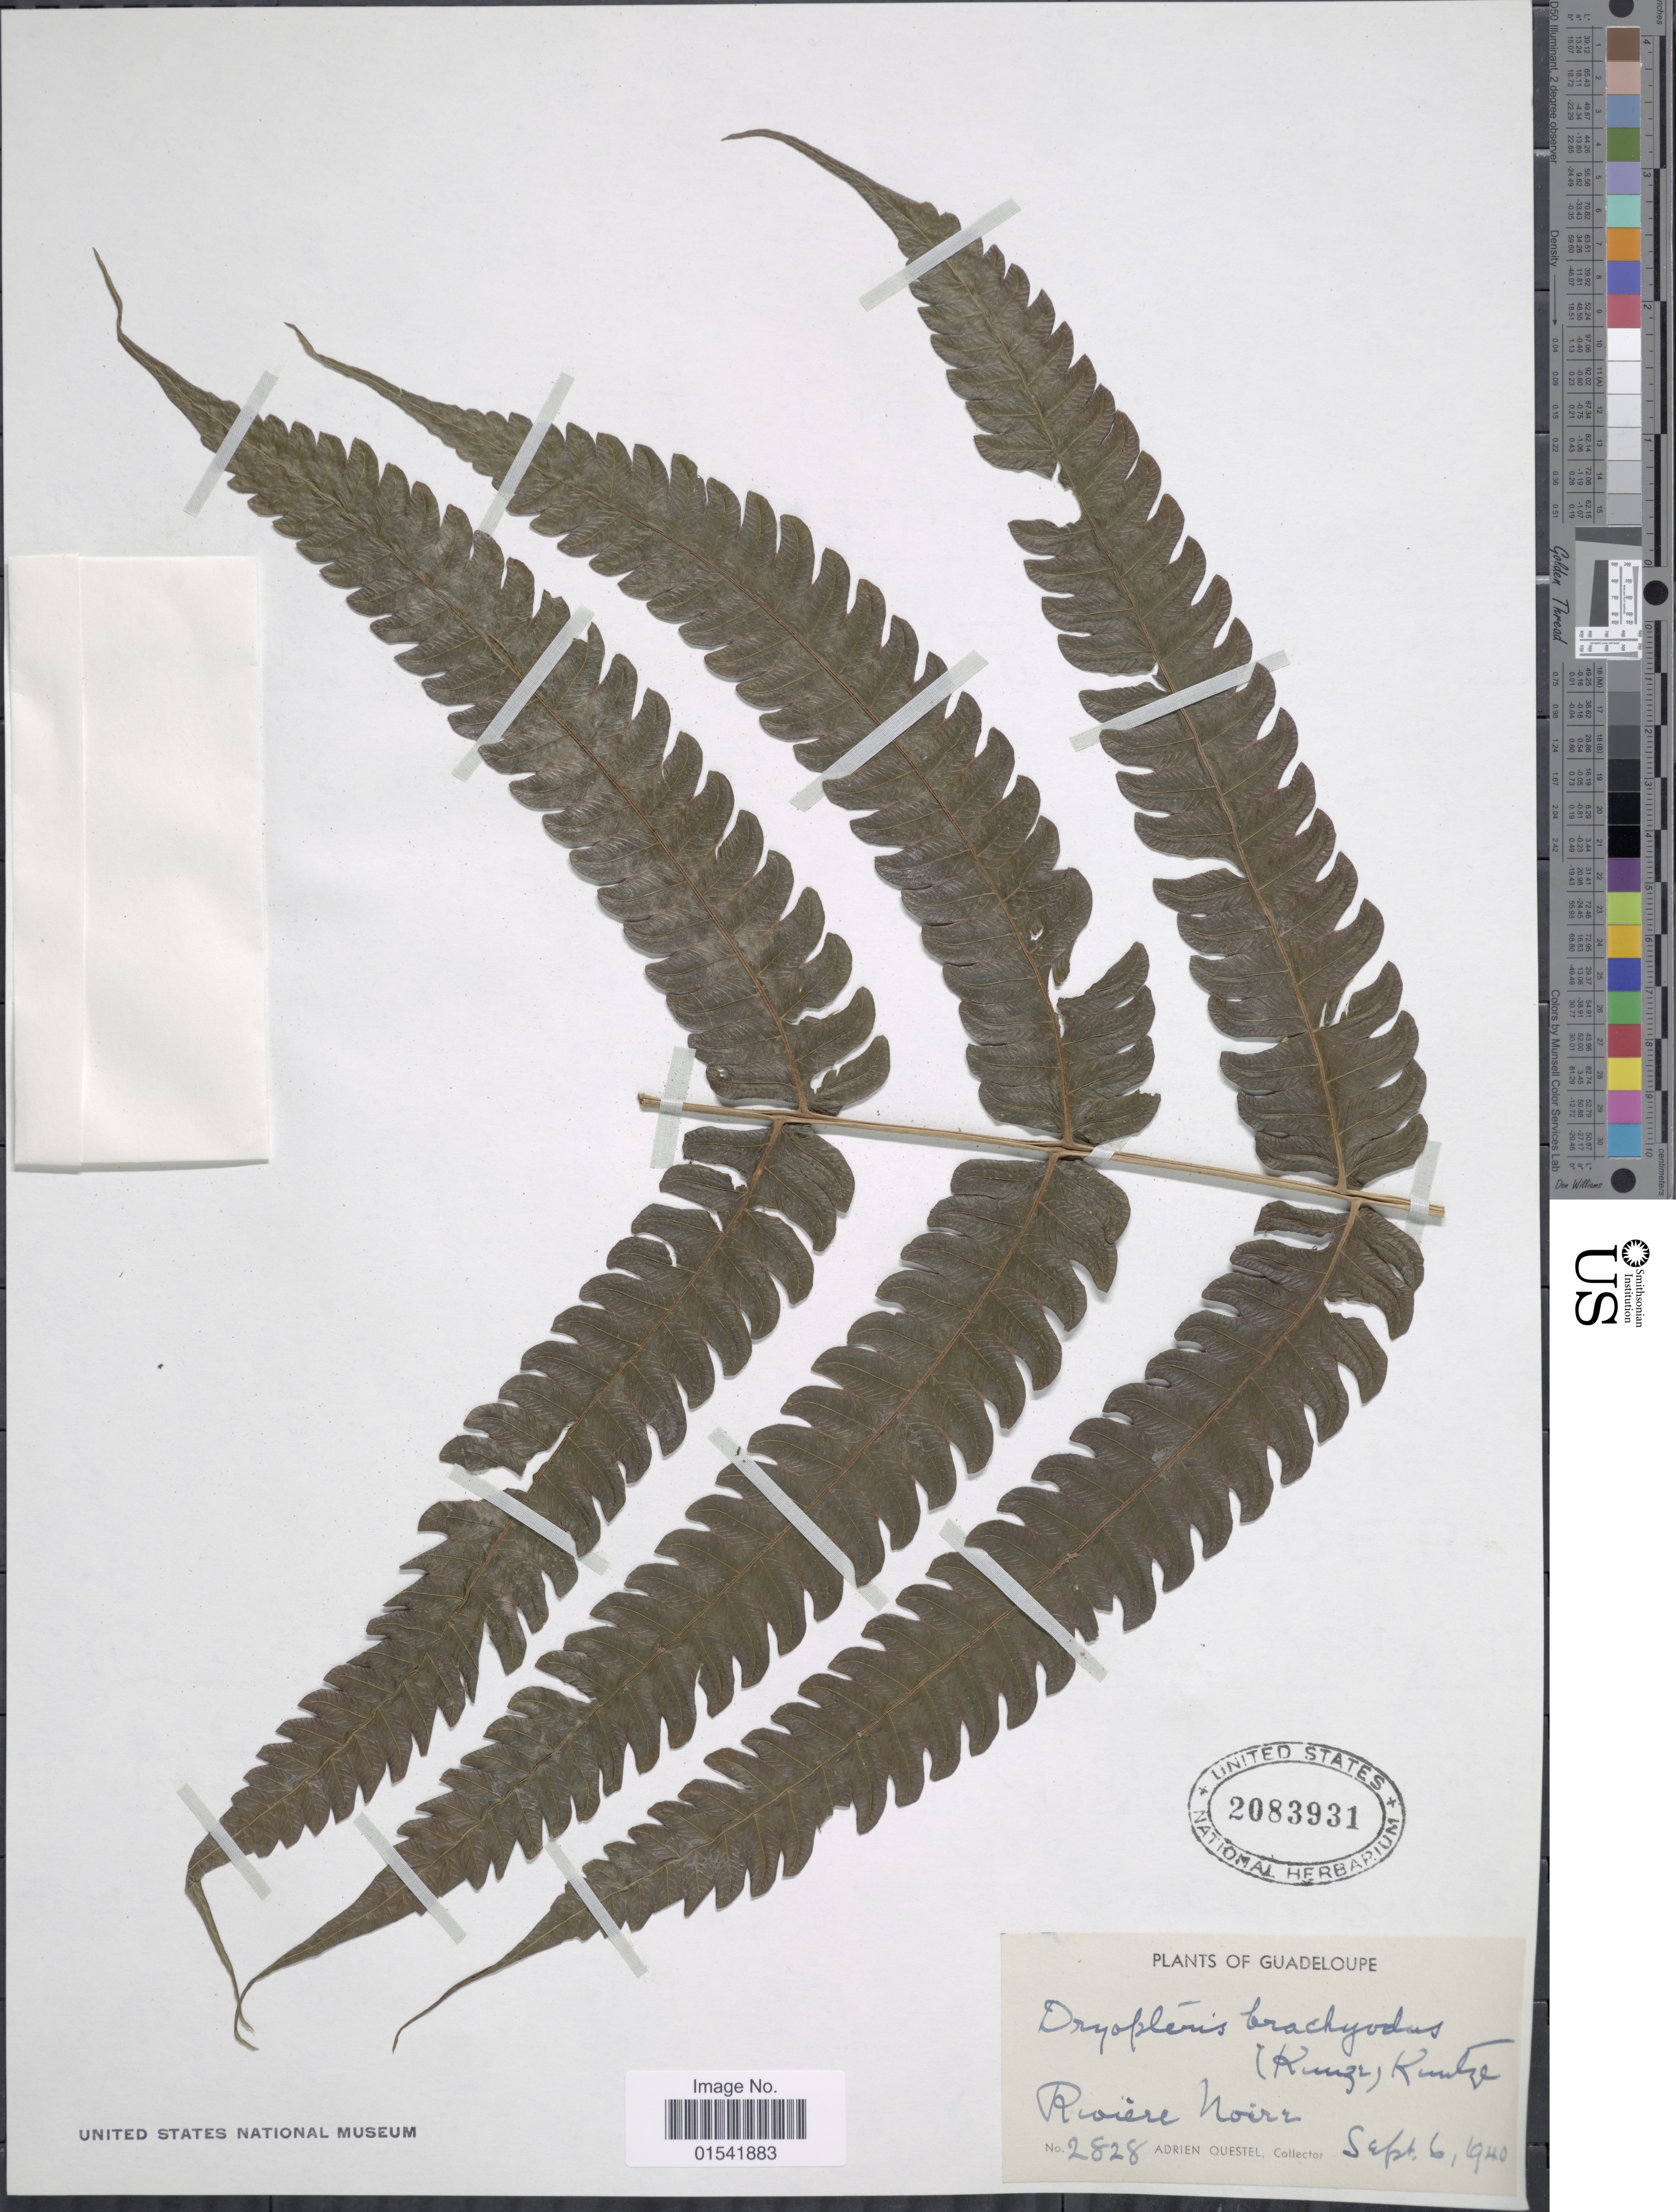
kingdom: Plantae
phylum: Tracheophyta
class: Polypodiopsida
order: Polypodiales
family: Thelypteridaceae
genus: Steiropteris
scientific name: Steiropteris glandulosa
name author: (Hook. f.) Pic. Serm.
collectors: A. Questel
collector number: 2828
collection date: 1940-09-06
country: Guadeloupe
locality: Riviére Noirr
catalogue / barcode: US 2083931